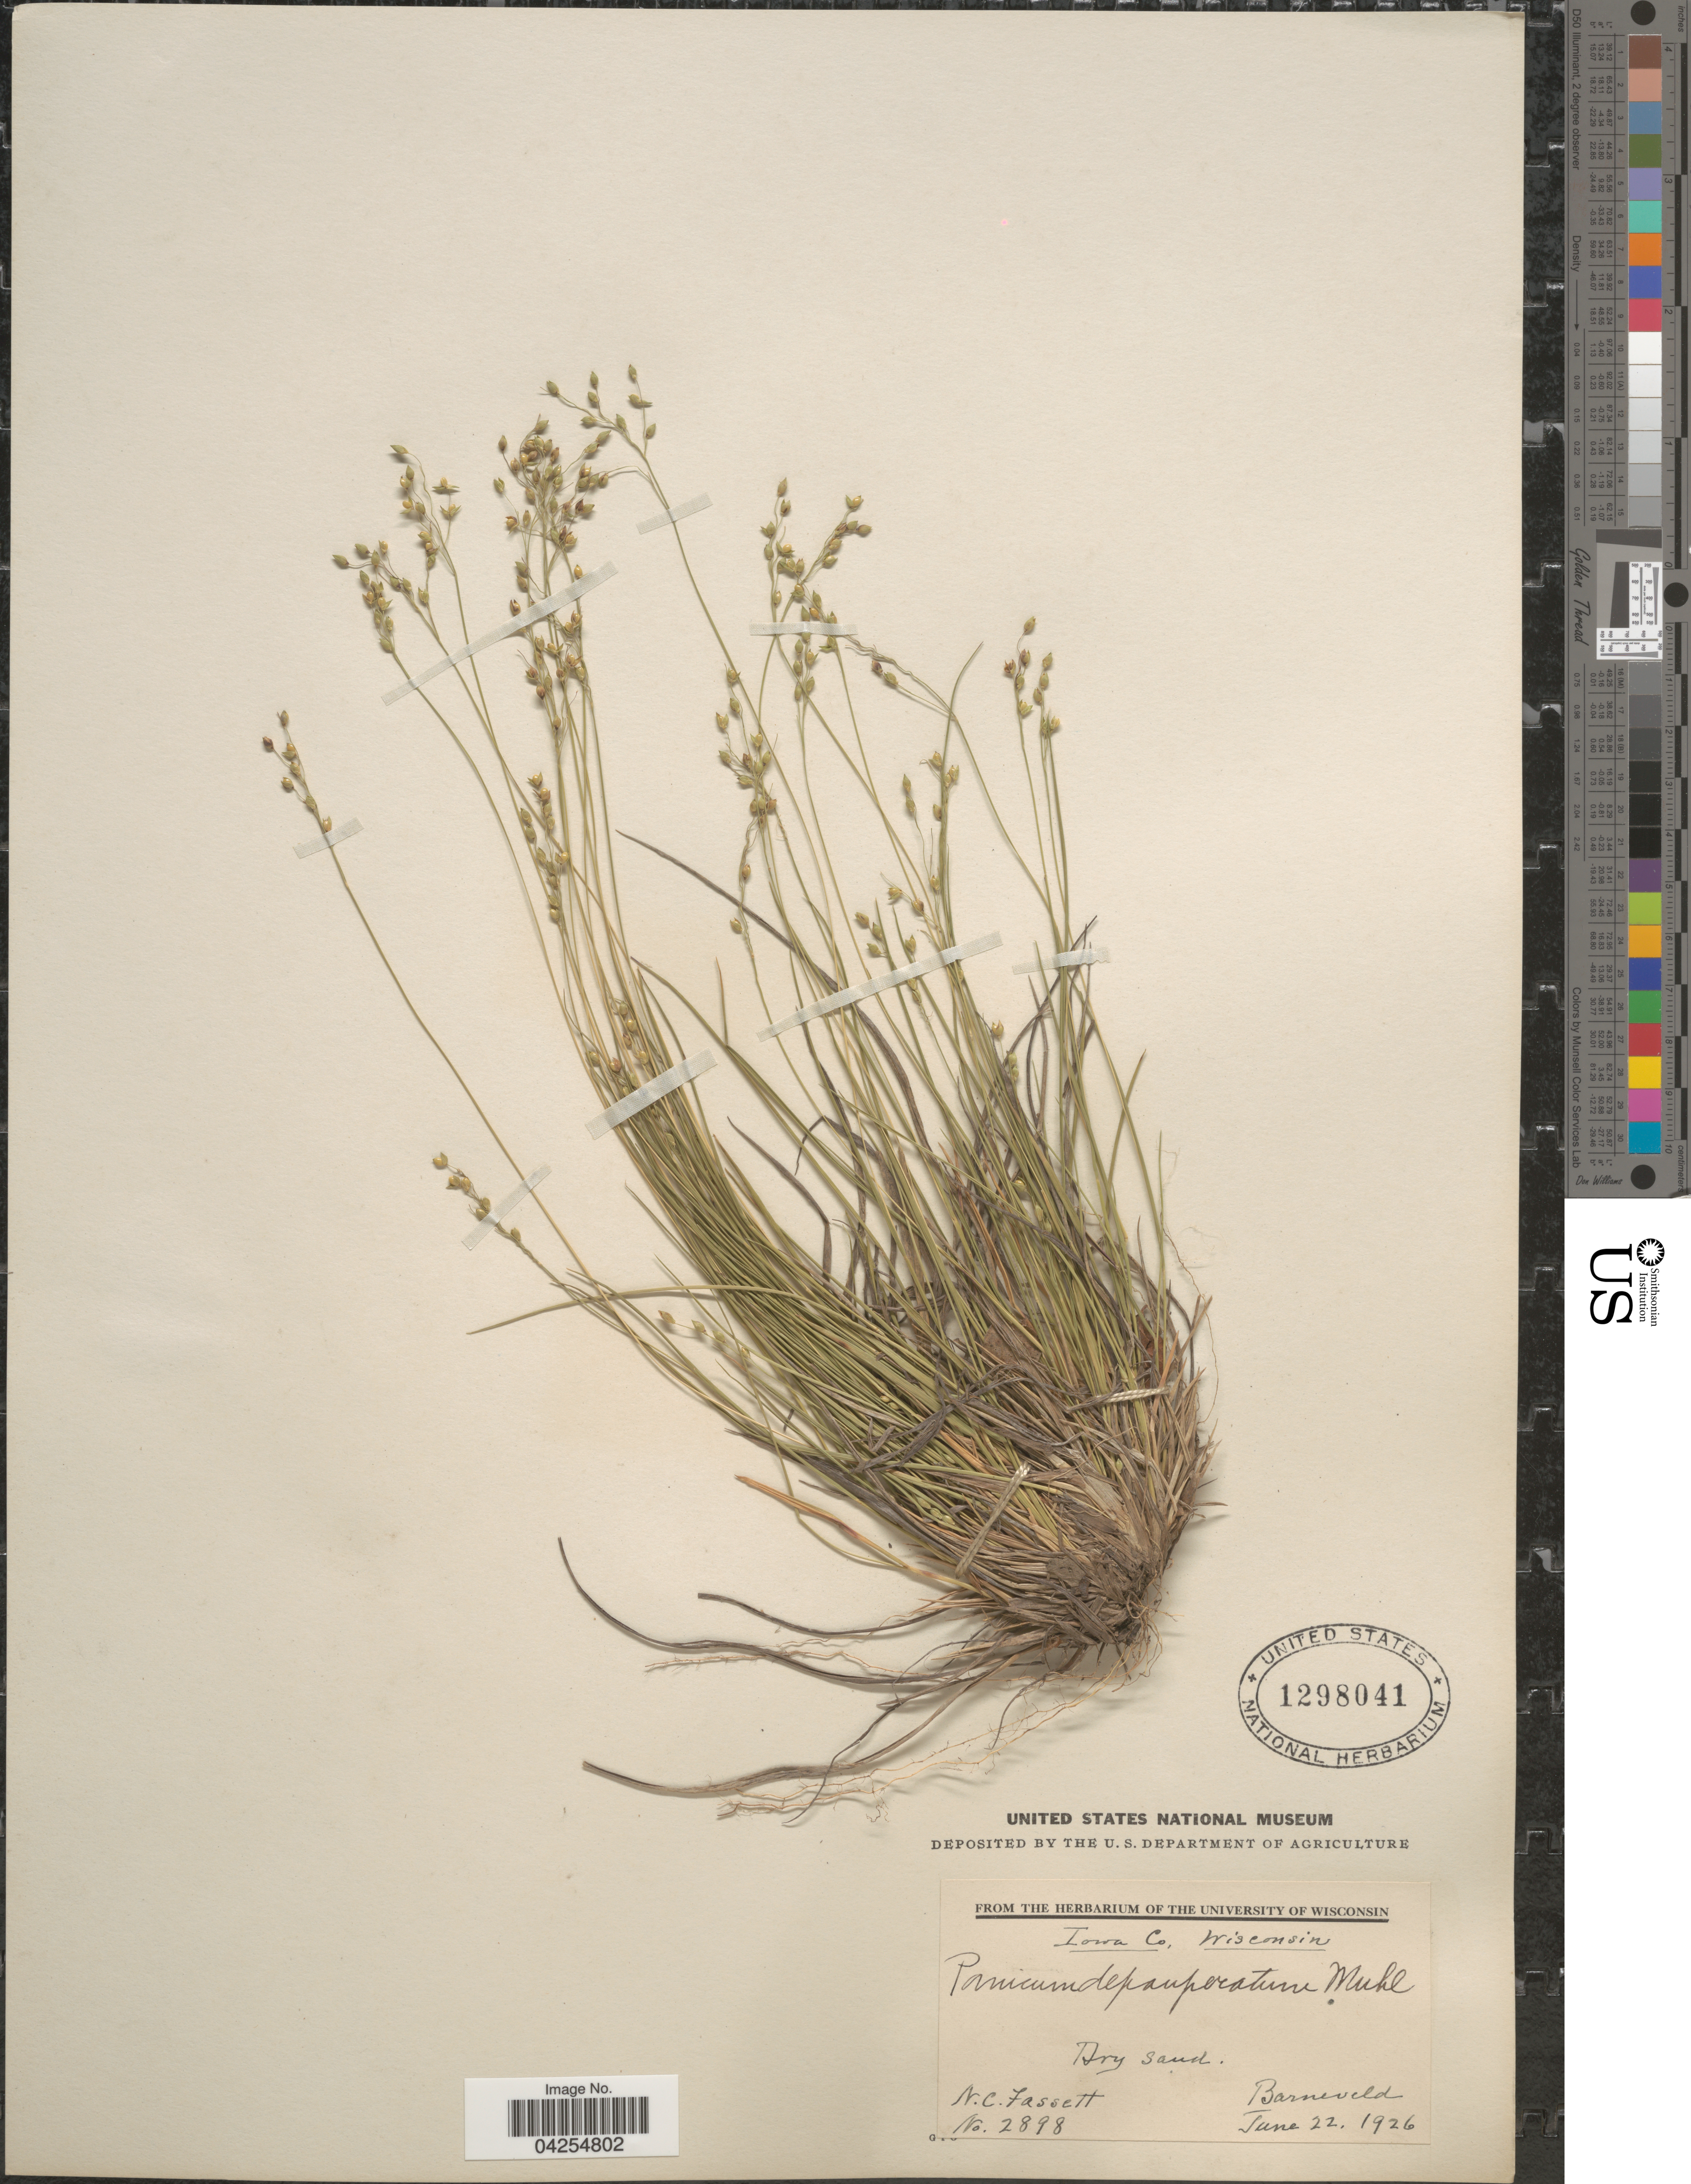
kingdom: Plantae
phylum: Tracheophyta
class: Liliopsida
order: Poales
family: Poaceae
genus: Dichanthelium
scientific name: Dichanthelium depauperatum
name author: (Muhl.) Gould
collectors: N. C. Fassett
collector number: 2898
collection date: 1926-06-22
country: United States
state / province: Wisconsin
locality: Iowa Co. Barneveld.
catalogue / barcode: US 1298041